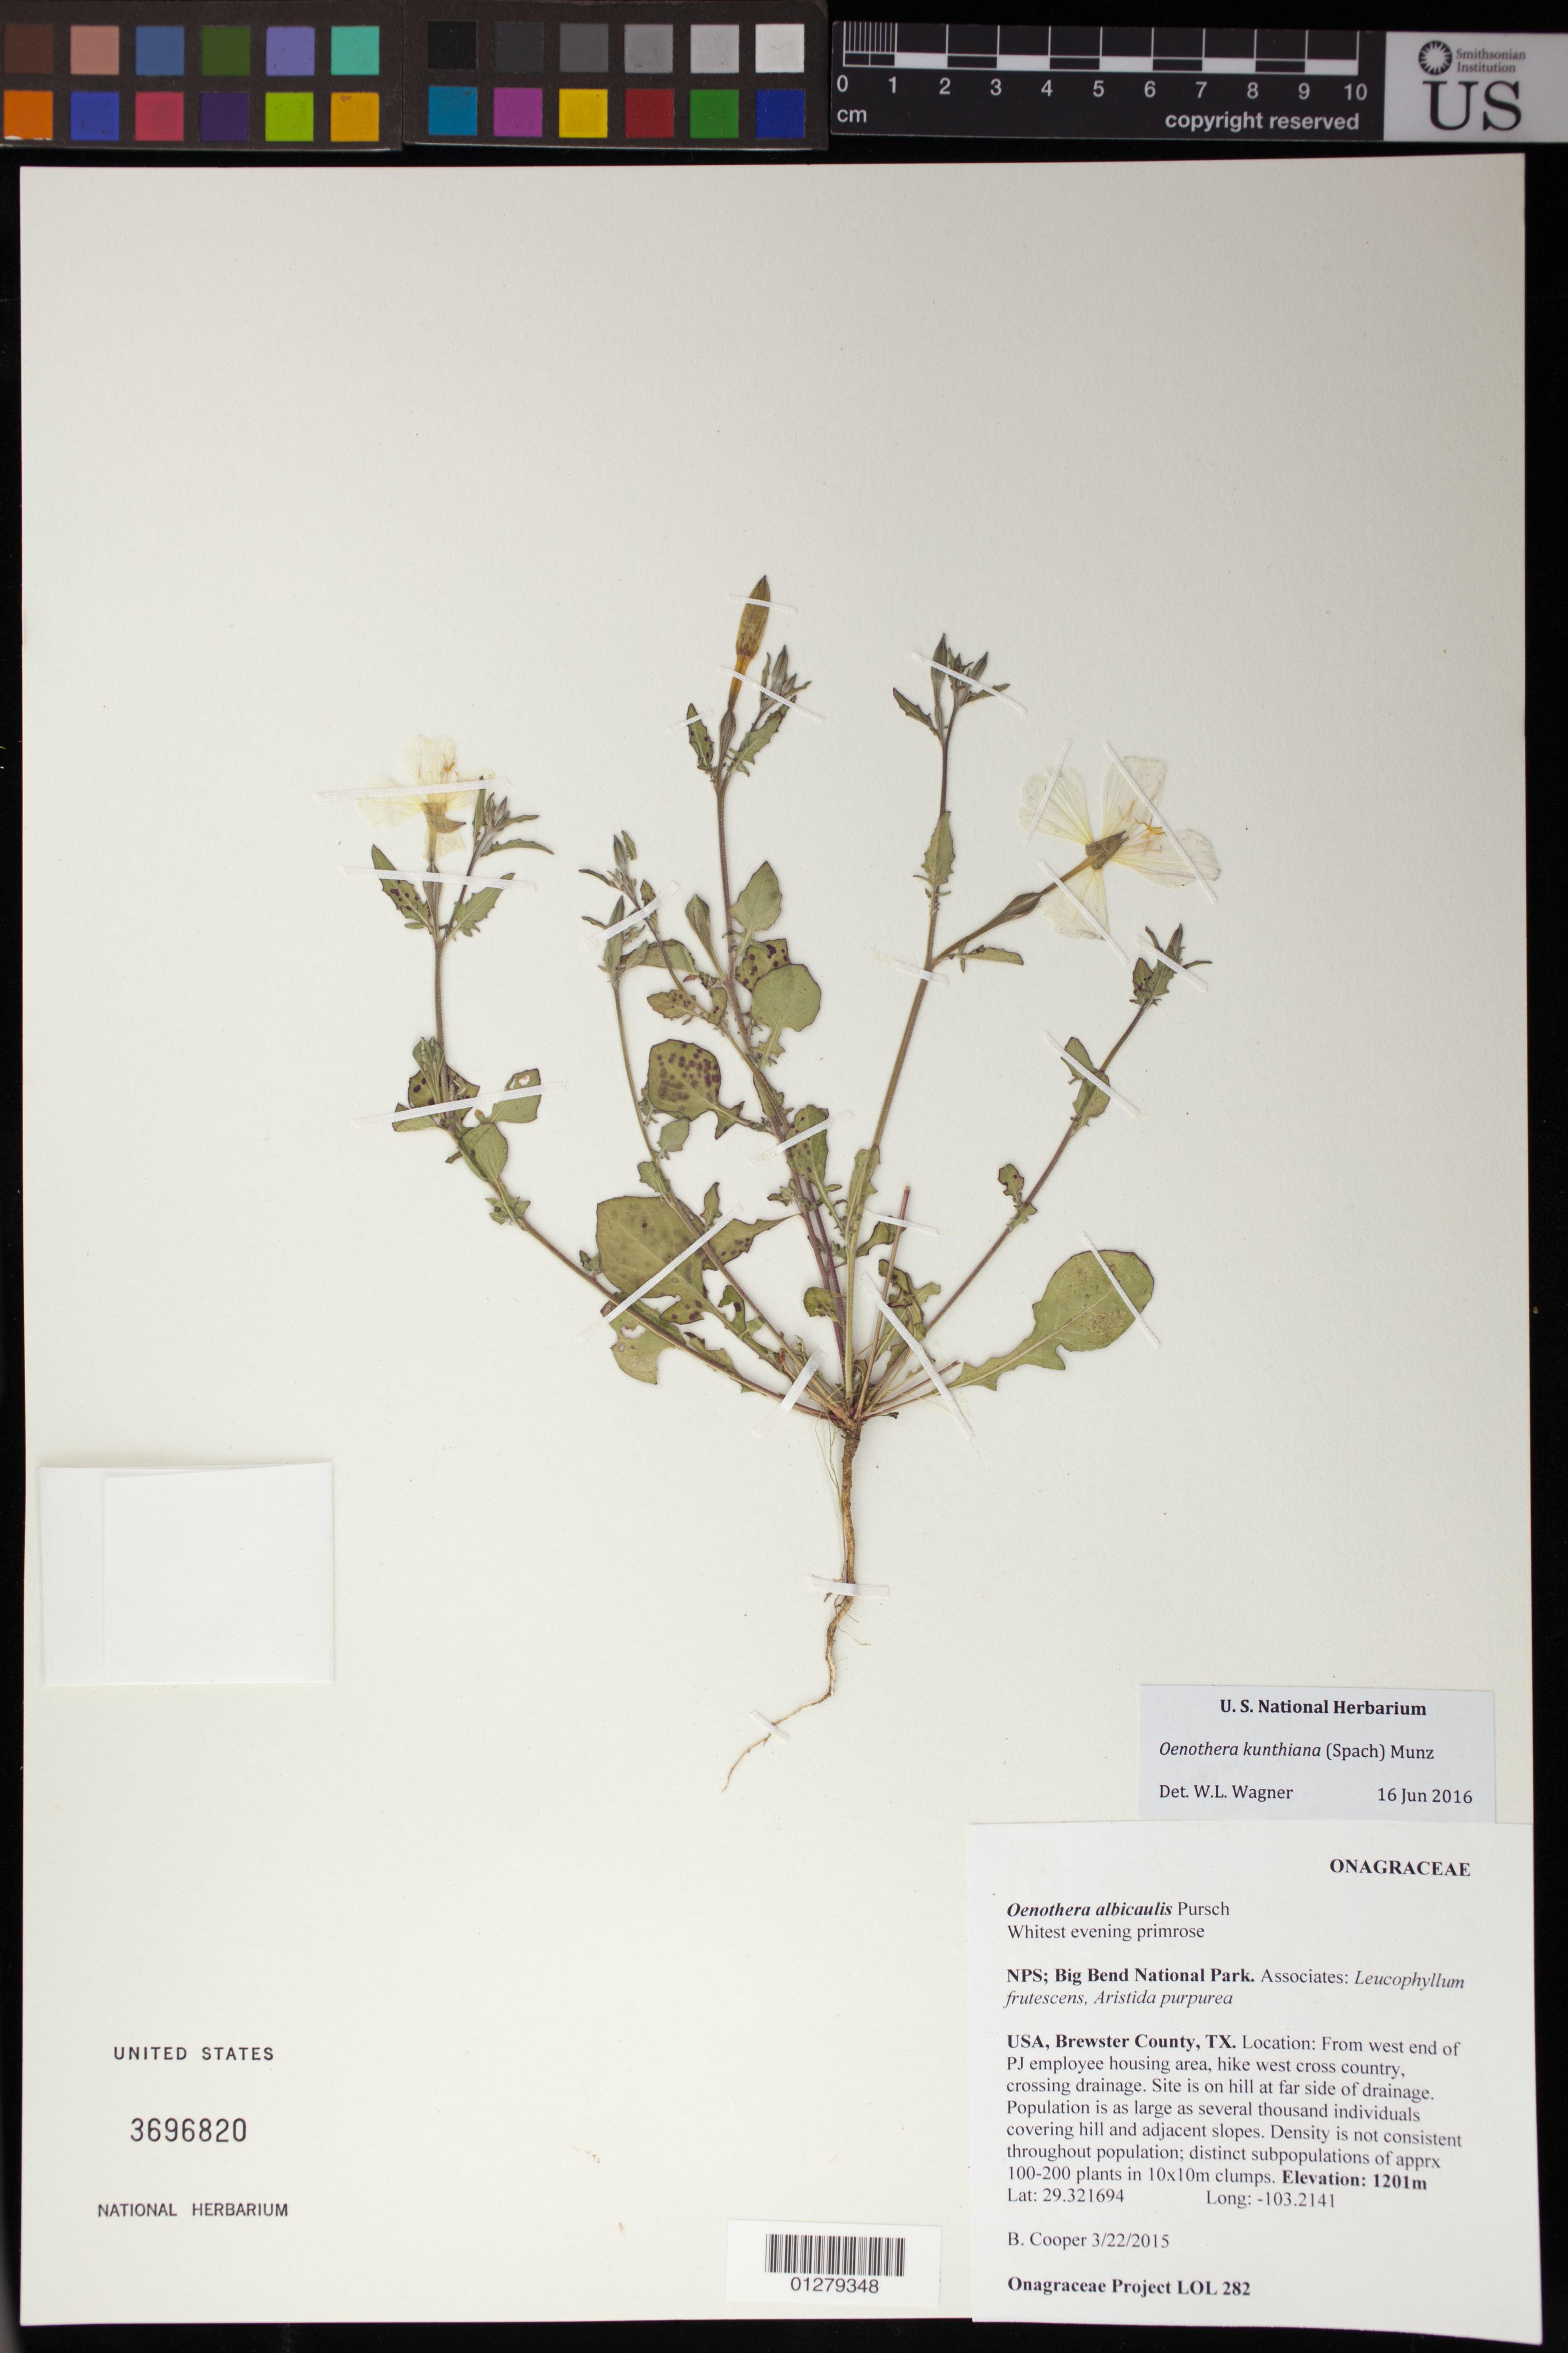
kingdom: Plantae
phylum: Tracheophyta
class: Magnoliopsida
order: Myrtales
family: Onagraceae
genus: Oenothera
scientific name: Oenothera kunthiana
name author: (Spach) Munz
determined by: Wagner, W. L., (BOT), Smithsonian Institution - National Museum of Natural History (UNITED STATES)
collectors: B. J. Cooper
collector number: LOL 282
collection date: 2015-03-22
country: United States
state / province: Texas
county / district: Brewster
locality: Big Bend National Park. Minimumal disturbance. From west end of PJ employee housing area, hike west cross country, crossing drainage. Site is on hill at far side of drainage. Subpopulation sampled, population is as large as several thousand individuals covering hill and adjacent slopes. Density is not conssistent throughout population; distinct subpopulations of approx. 100-200 plants in 10 x10m clump.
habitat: Chisos foothills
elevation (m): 1201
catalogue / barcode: US 3696820